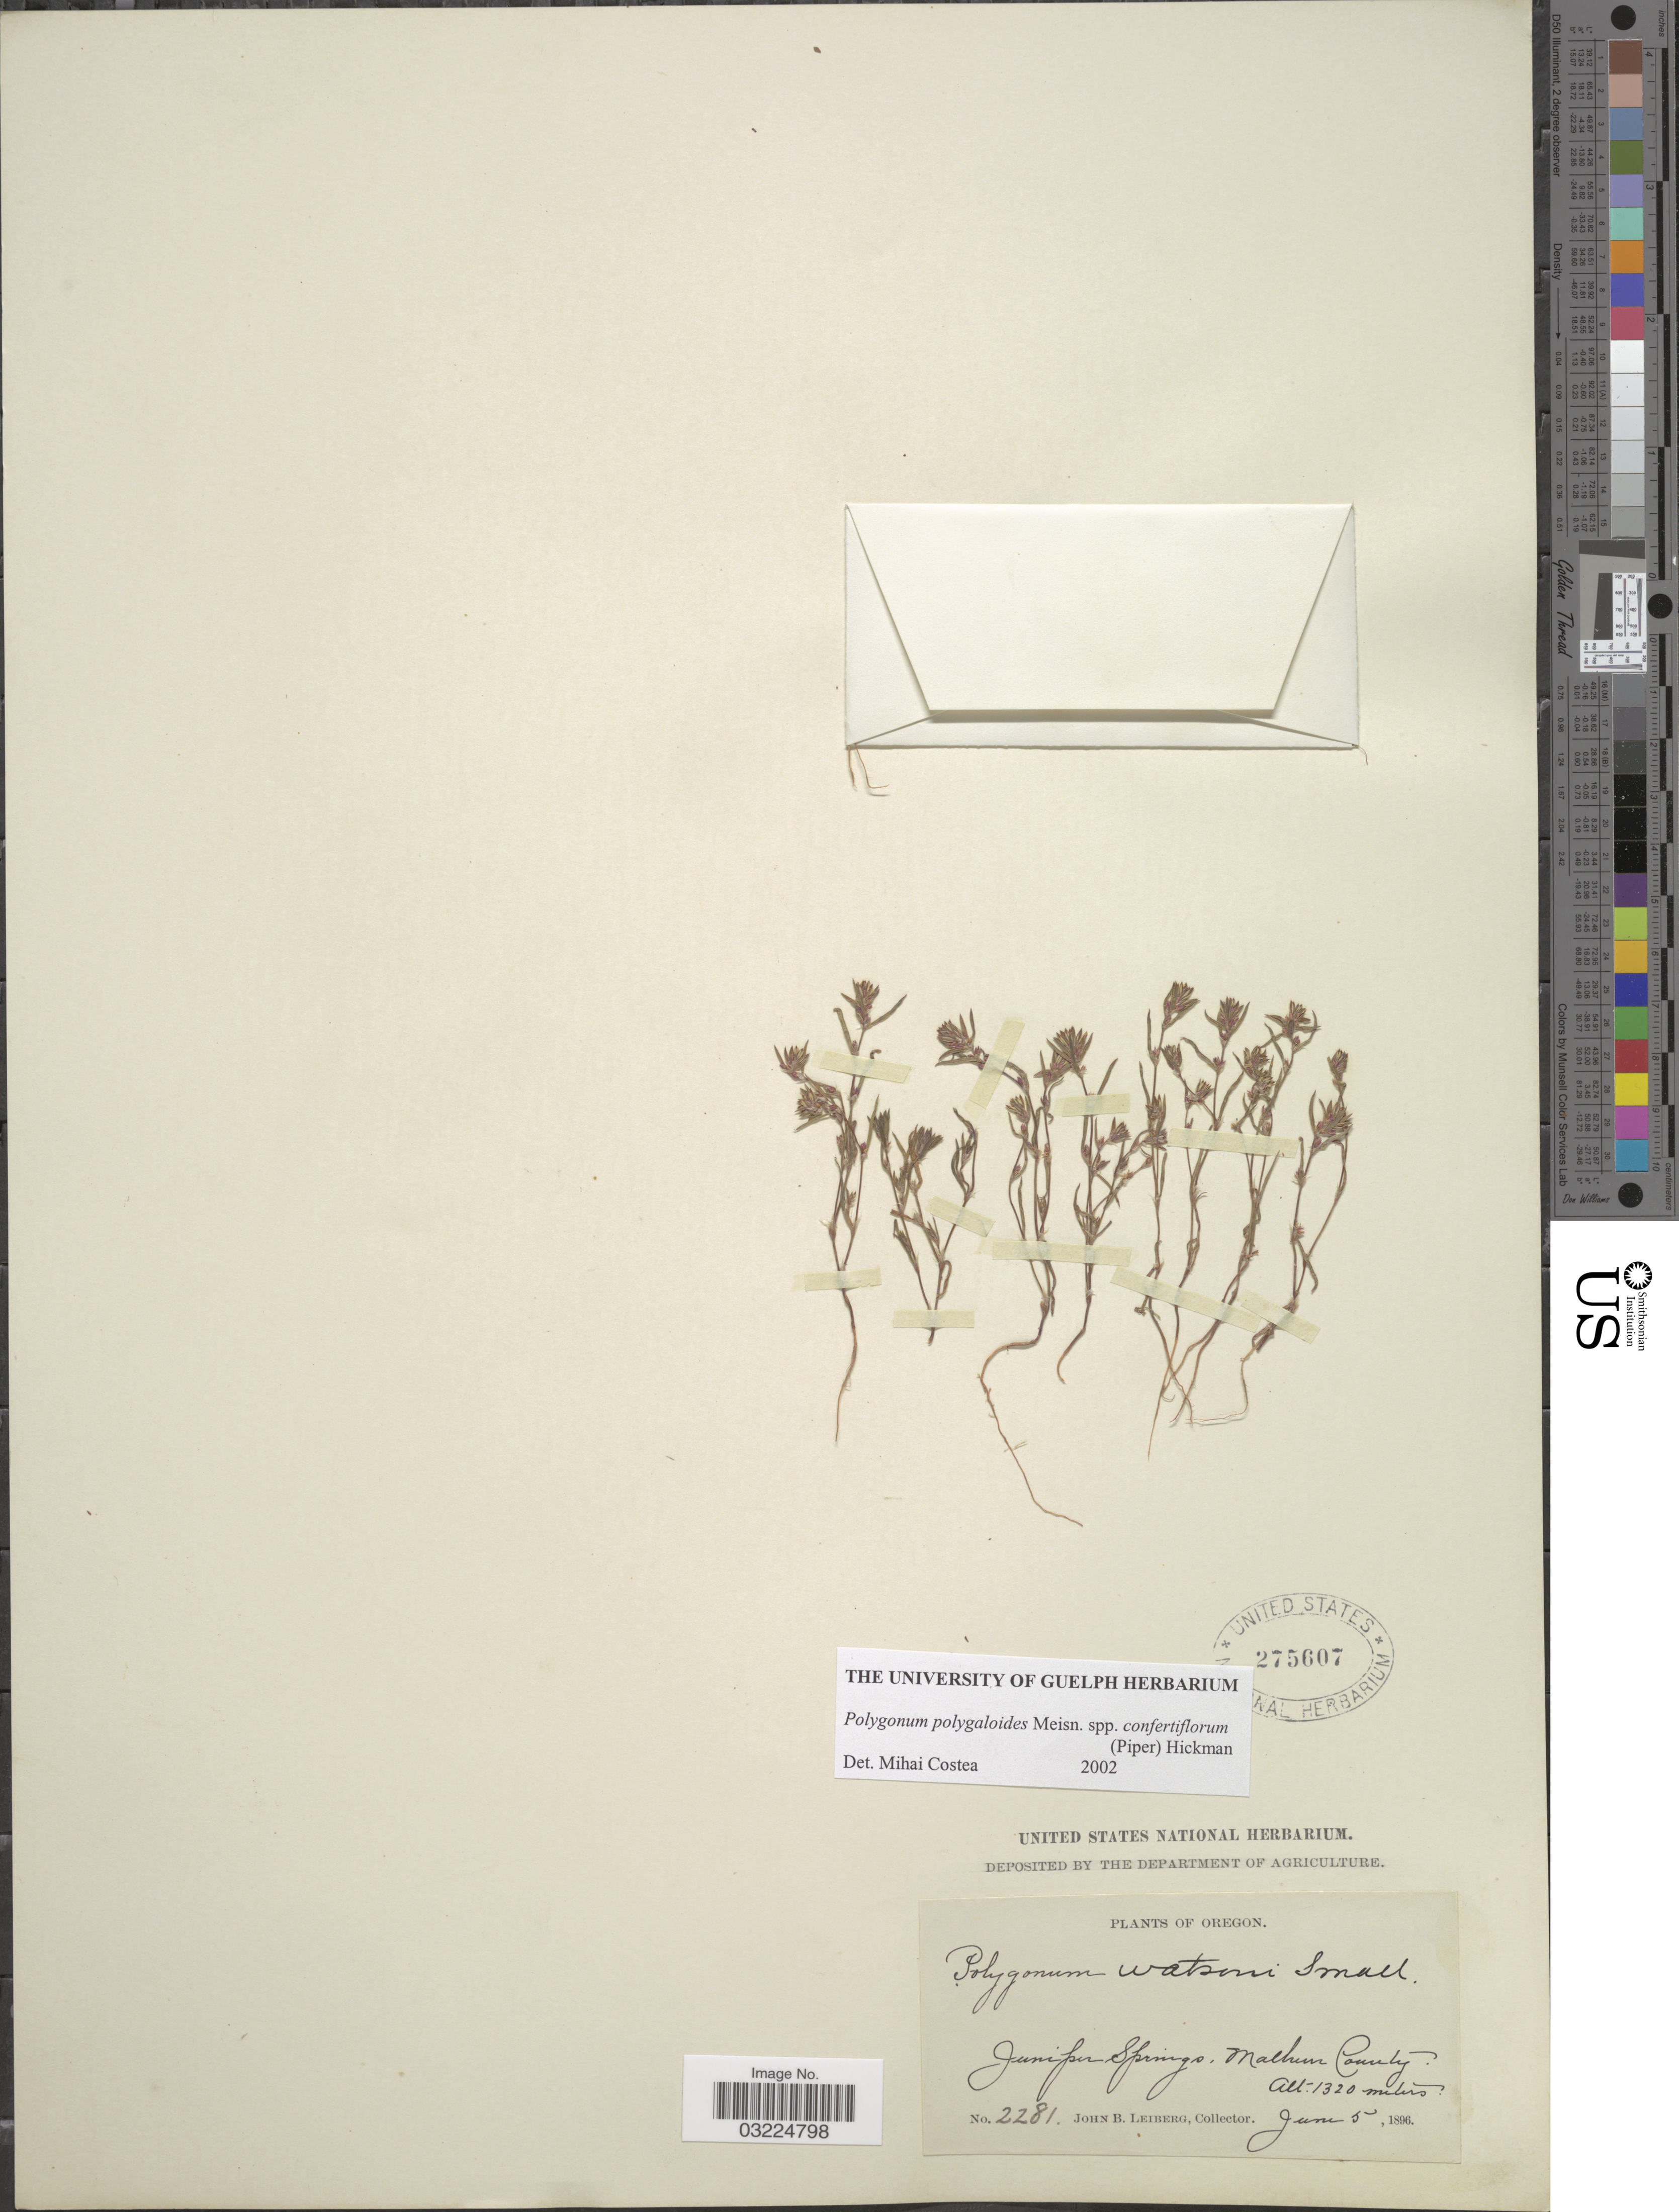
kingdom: Plantae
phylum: Tracheophyta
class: Magnoliopsida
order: Caryophyllales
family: Polygonaceae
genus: Polygonum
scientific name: Polygonum polygaloides subsp. confertiflorum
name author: (Nutt. ex Piper) Hickman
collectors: J. B. Leiberg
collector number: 2281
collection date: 1896-06-05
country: United States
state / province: Oregon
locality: Juniper Springs, Malheur County.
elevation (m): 1320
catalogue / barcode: US 275607